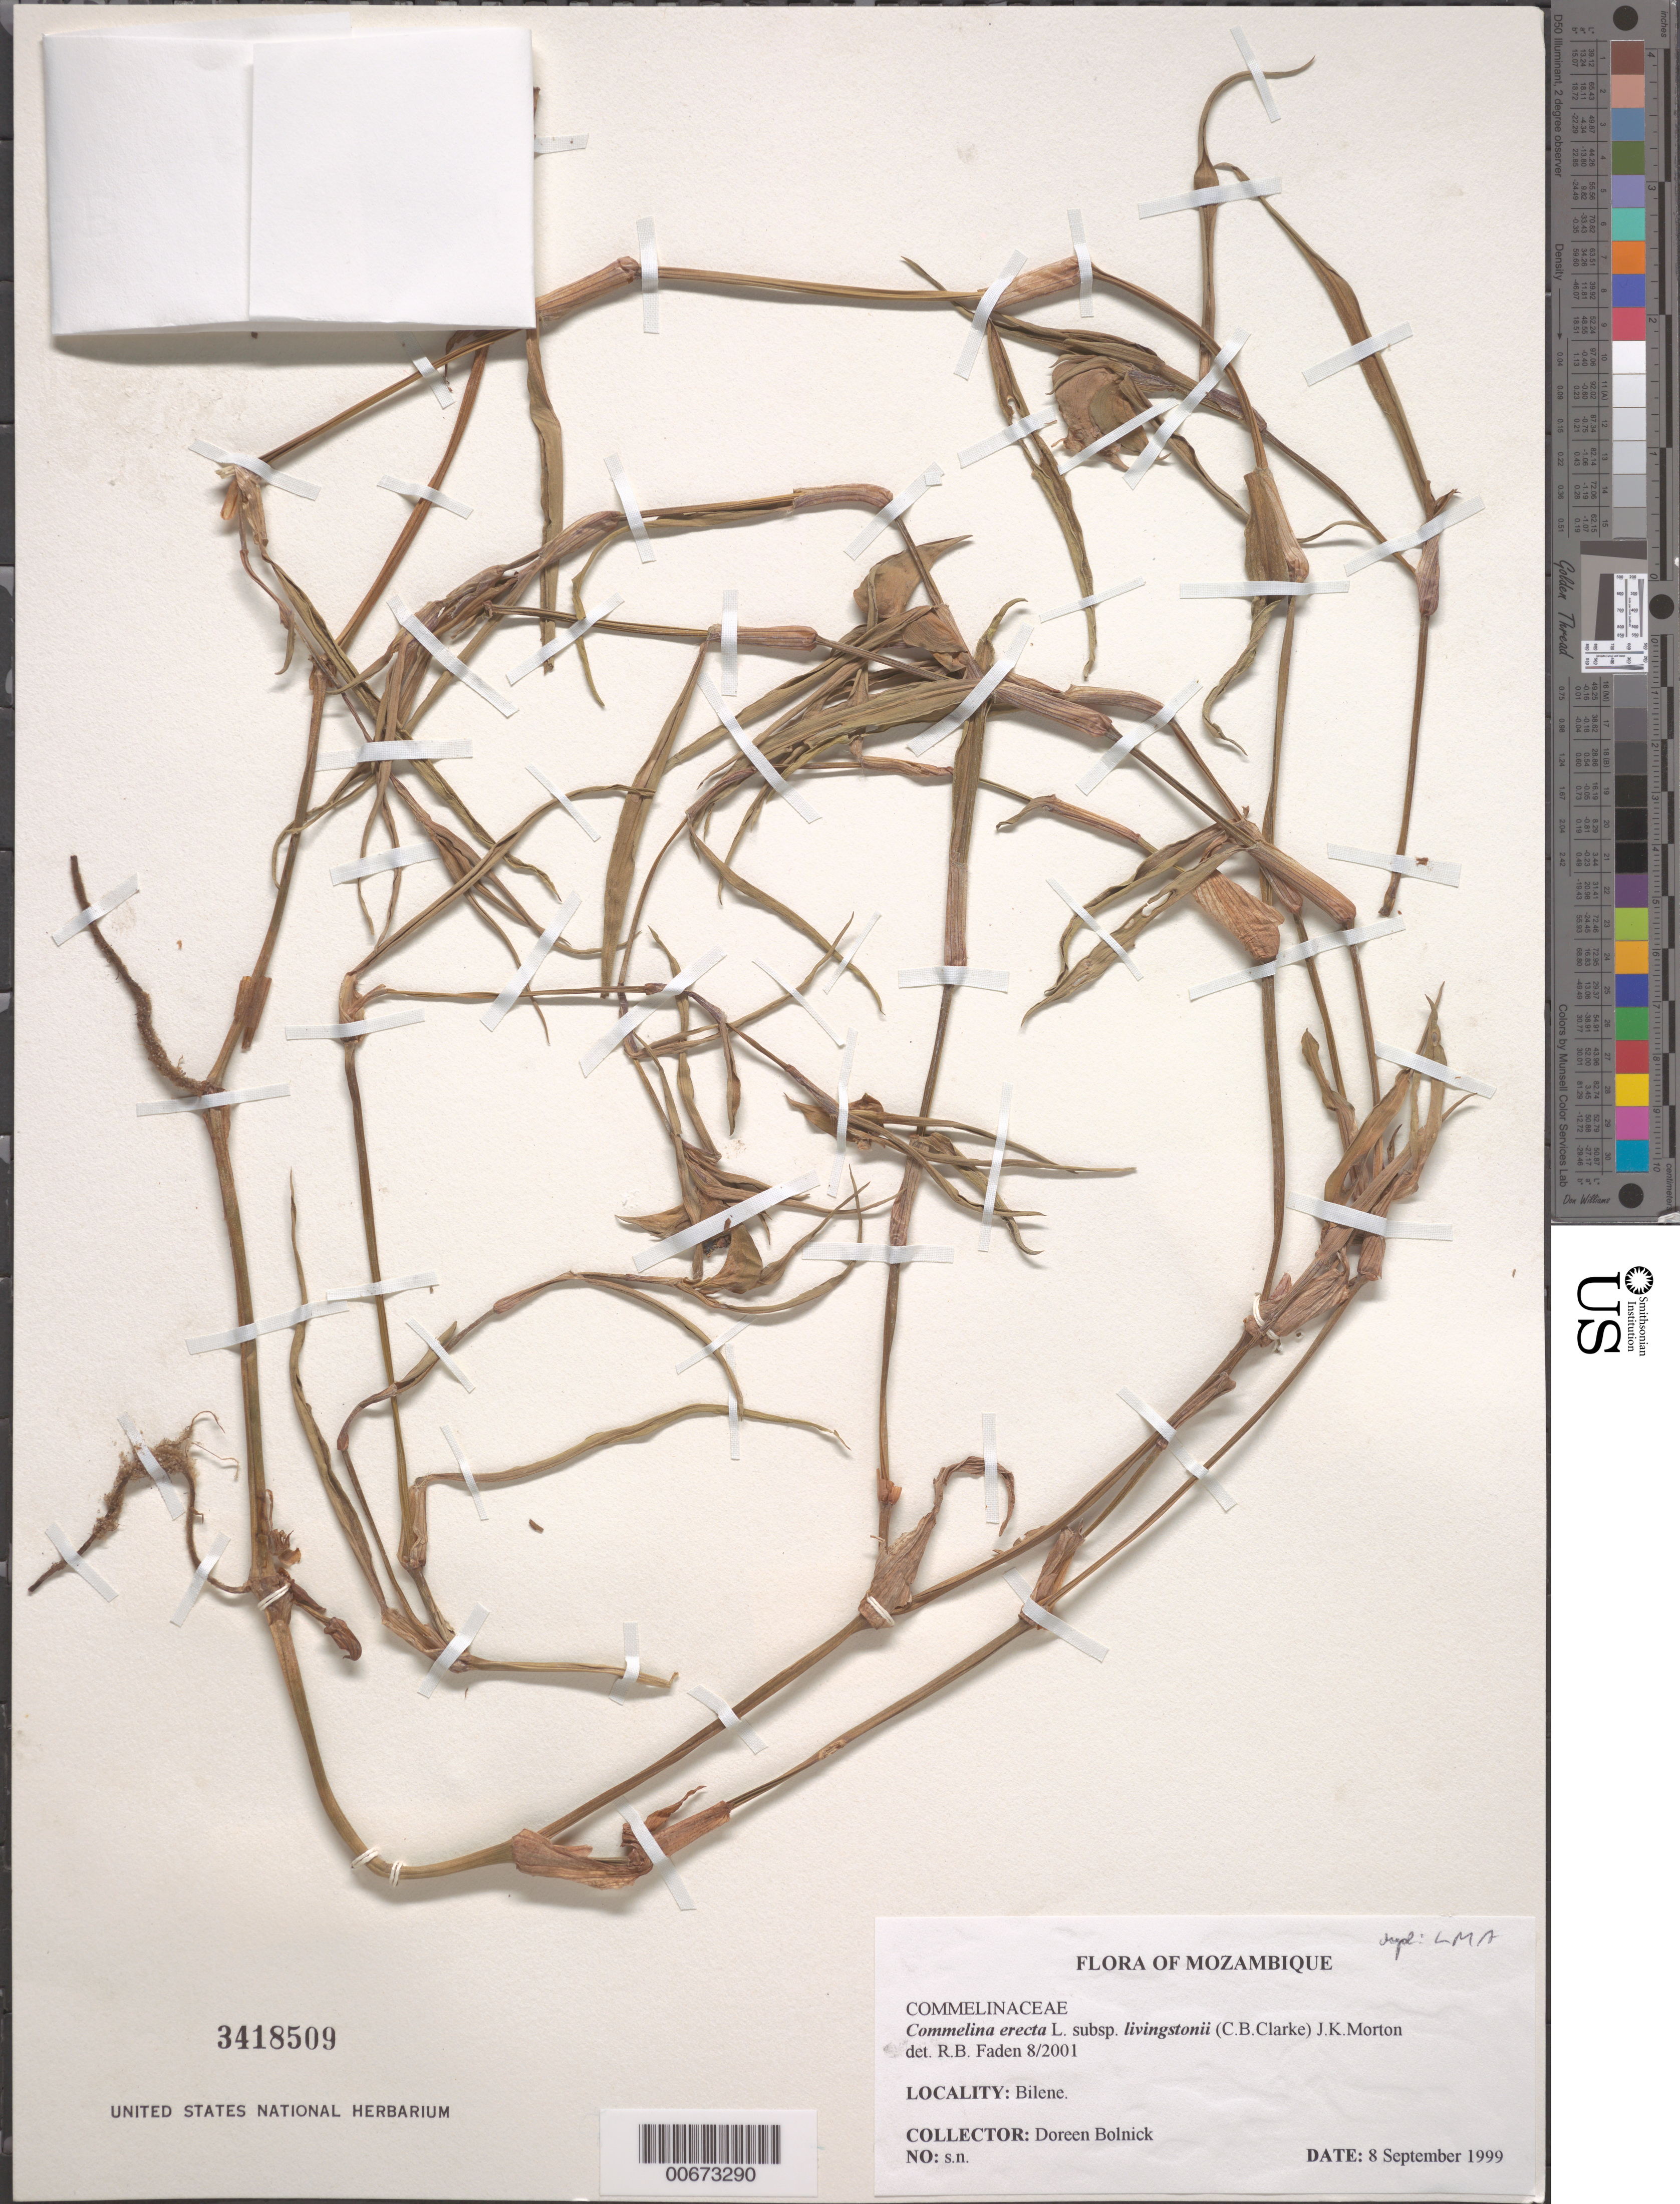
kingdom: Plantae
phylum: Tracheophyta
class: Liliopsida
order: Commelinales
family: Commelinaceae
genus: Commelina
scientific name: Commelina erecta subsp. livingstonii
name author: (C.B. Clarke) J.K. Morton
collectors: D. Bolnick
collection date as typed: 08 Sep 1999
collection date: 1999-09-08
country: Mozambique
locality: Bilene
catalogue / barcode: US 3418509